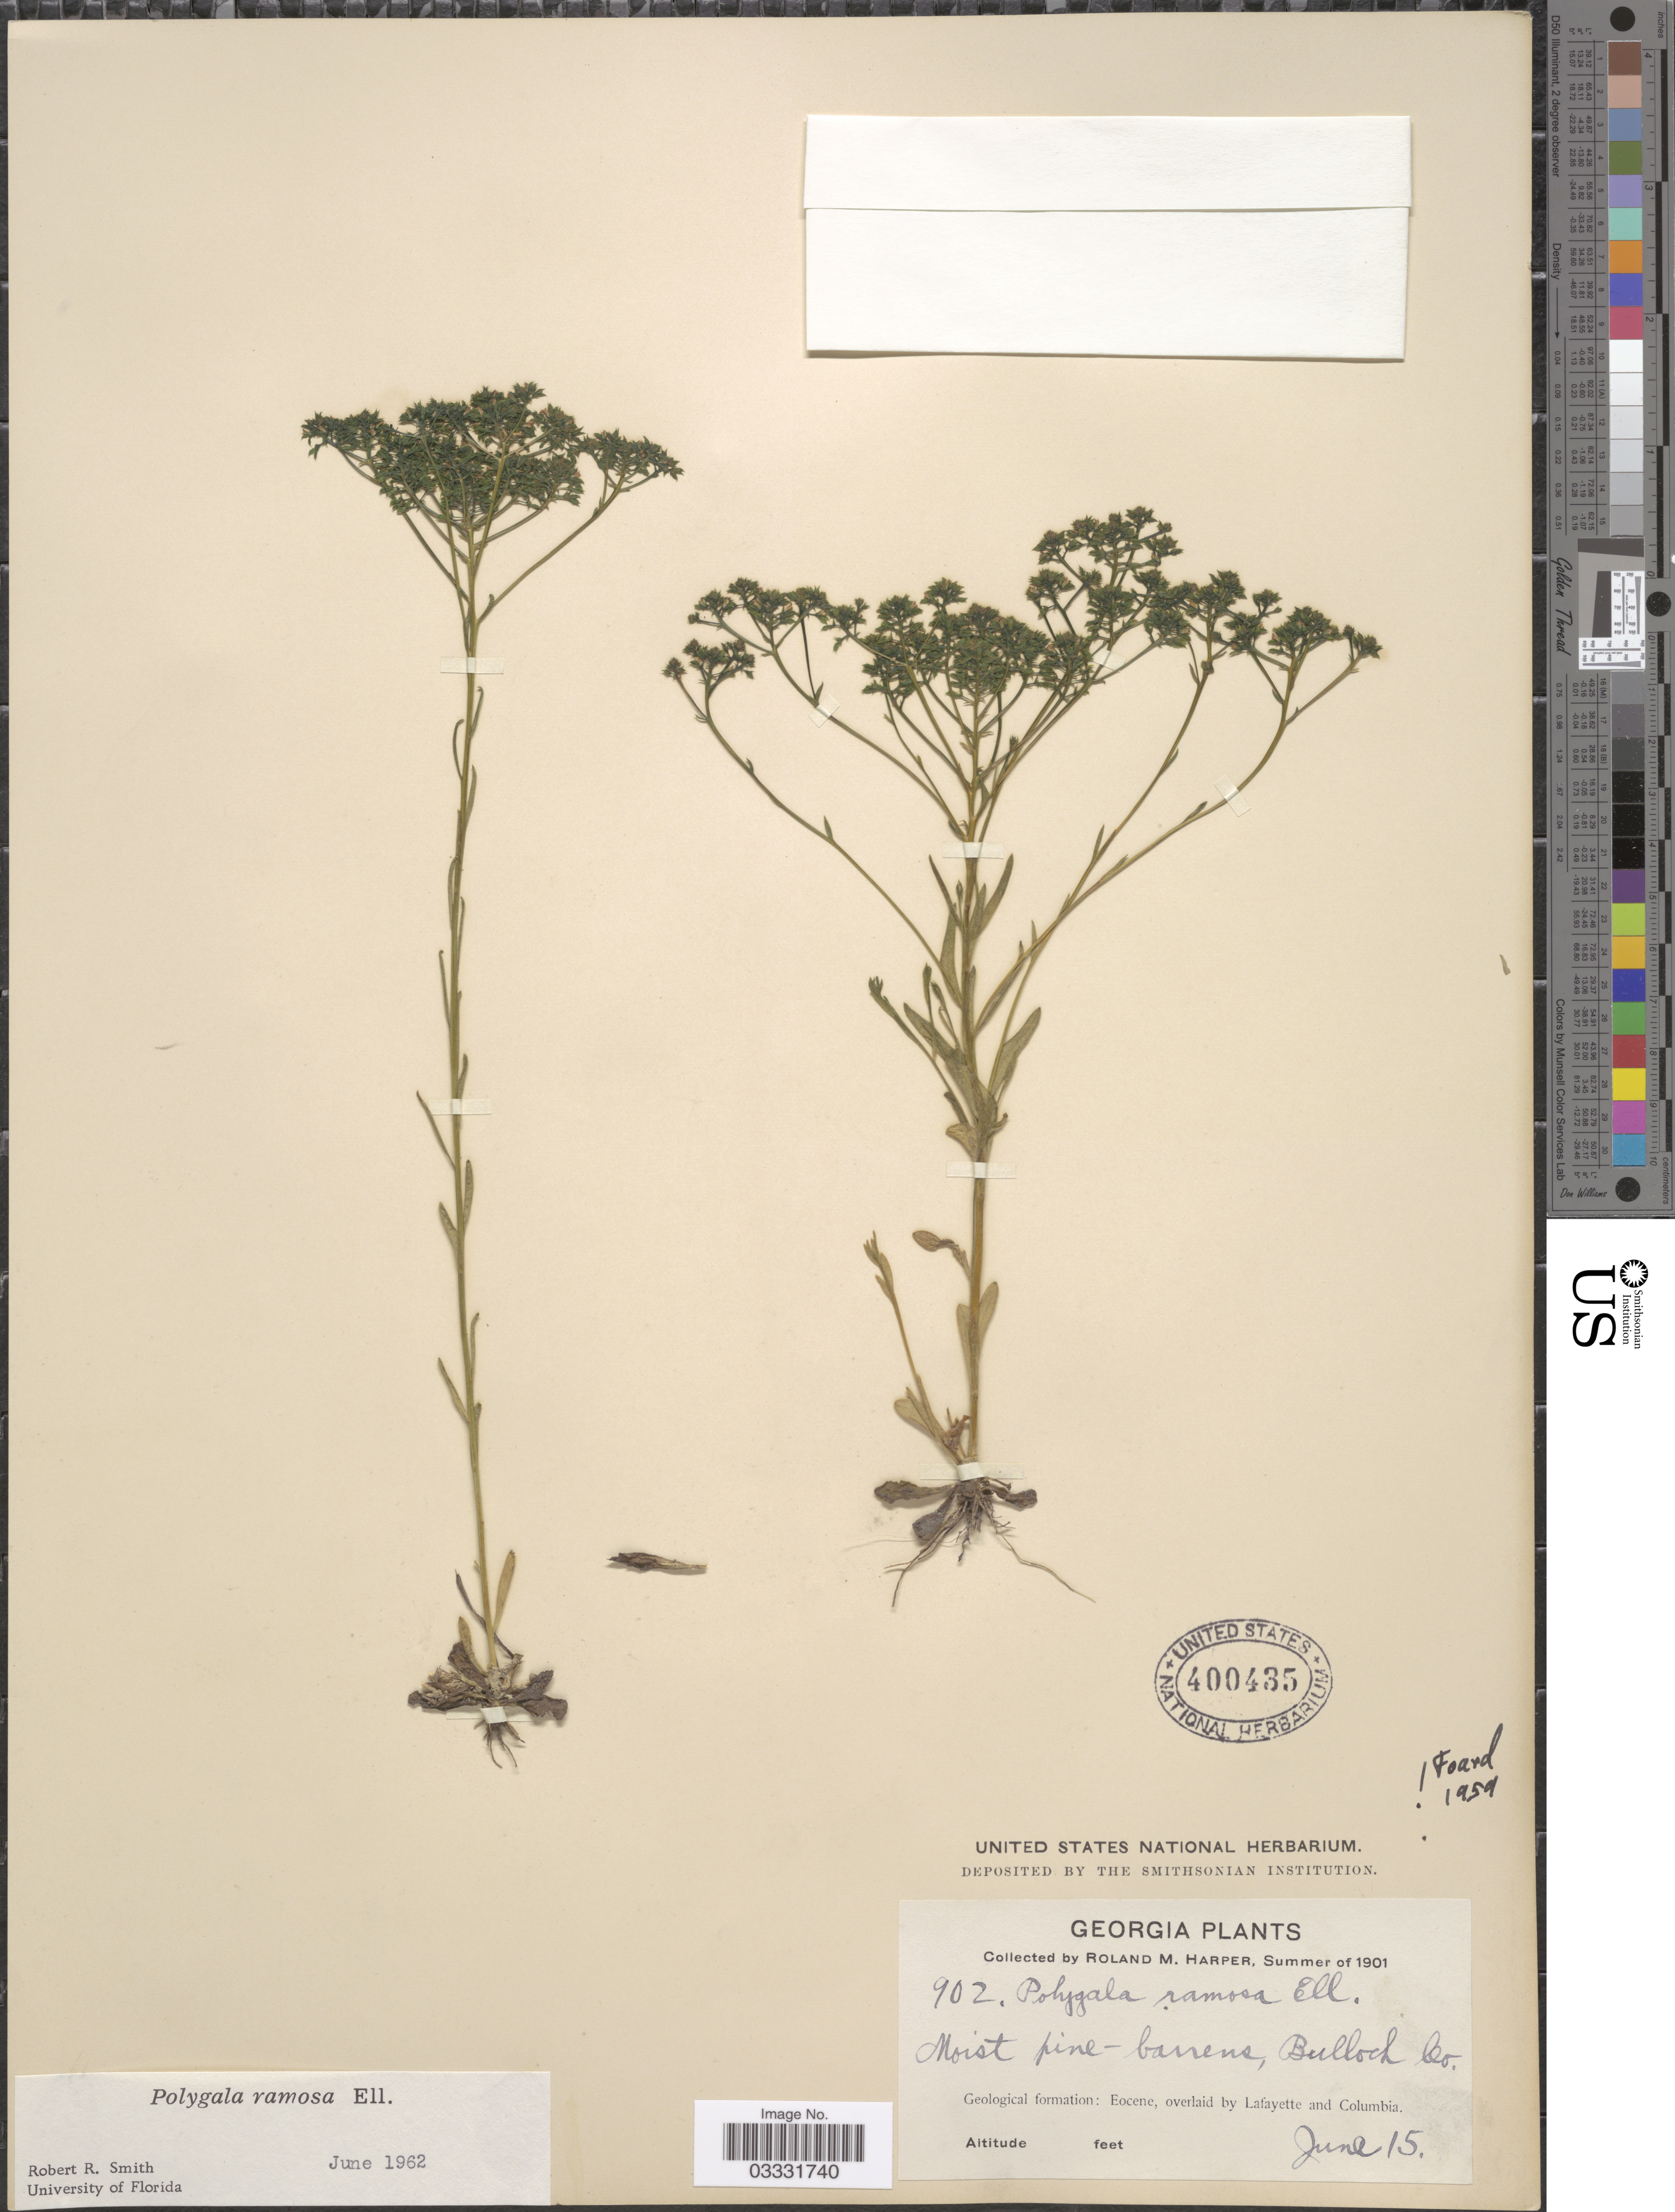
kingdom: Plantae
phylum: Tracheophyta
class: Magnoliopsida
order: Fabales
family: Polygalaceae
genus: Polygala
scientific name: Polygala ramosa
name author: Elliott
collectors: R. Harper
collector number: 902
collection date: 1901-06-15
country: United States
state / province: Georgia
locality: Bullock Co.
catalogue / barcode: US 400435